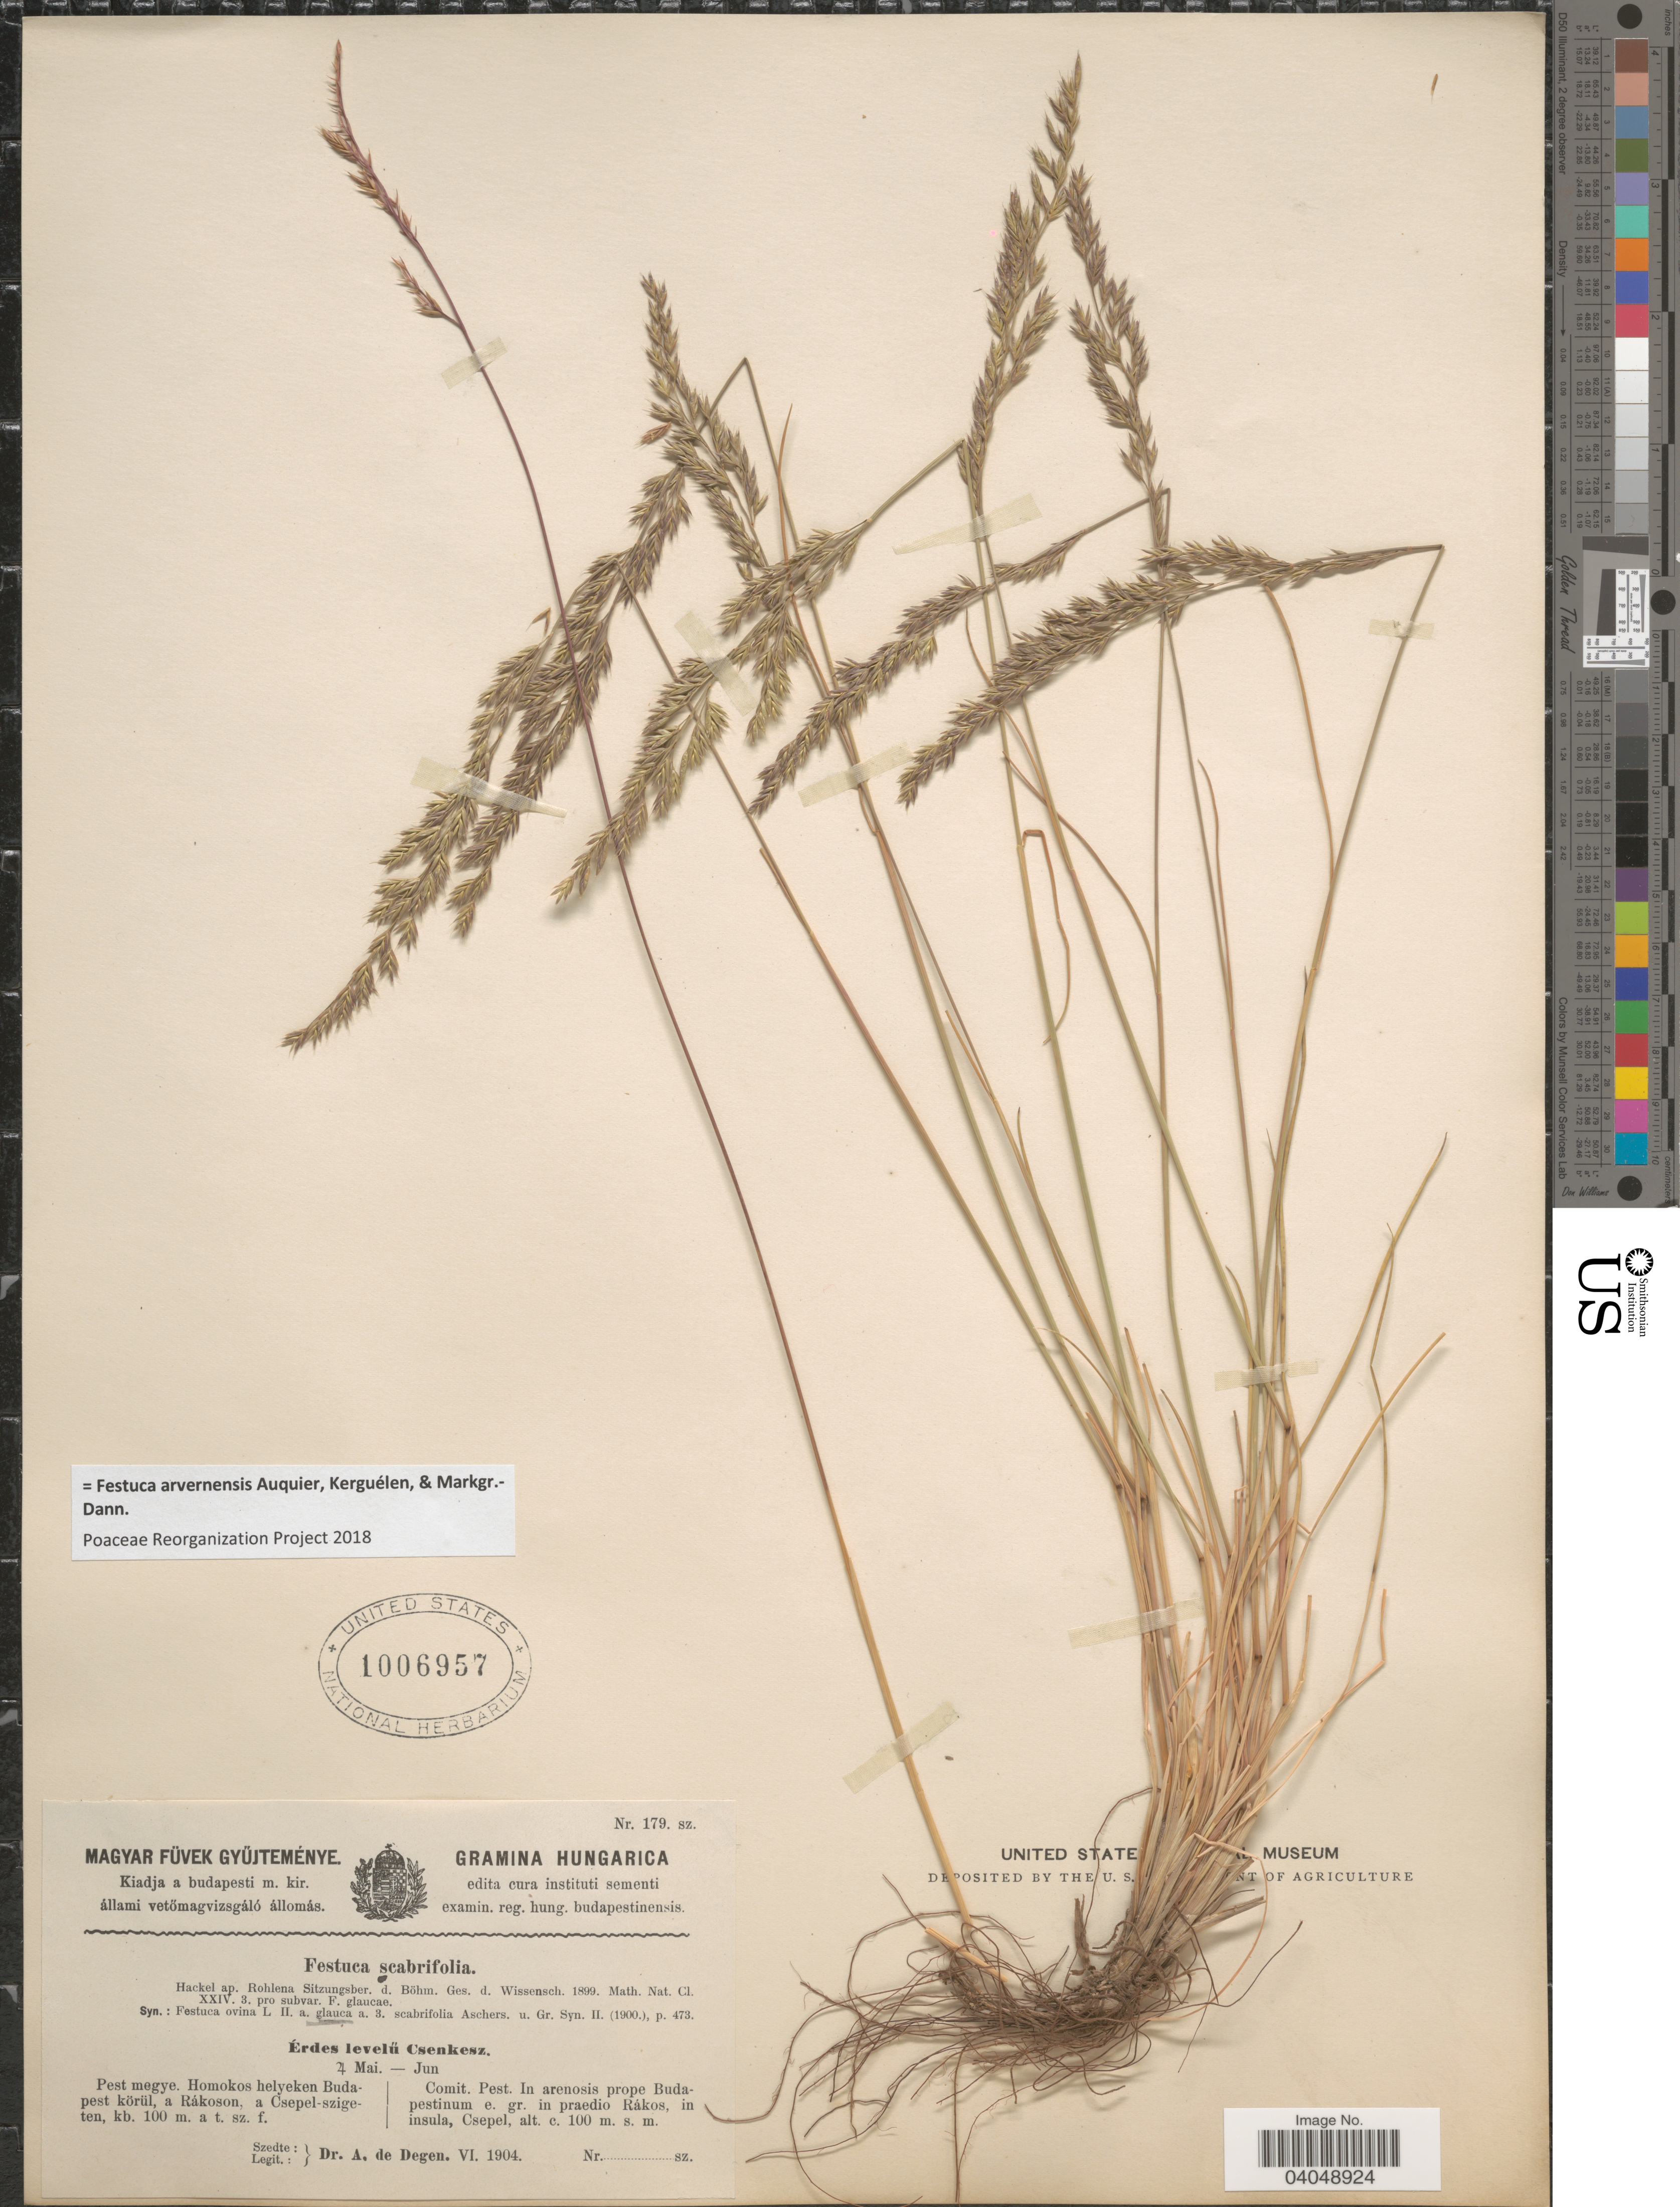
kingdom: Plantae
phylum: Tracheophyta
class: Liliopsida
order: Poales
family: Poaceae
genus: Festuca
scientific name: Festuca arvernensis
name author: Auquier et al.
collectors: A. Degen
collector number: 179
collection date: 1904-06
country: Hungary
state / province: Pest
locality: Hungarica. Comit. Pest. In arenosis prope Budapestinum e. gr. in praedio Rákos, in insula, Csepel.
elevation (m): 100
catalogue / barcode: US 1006957